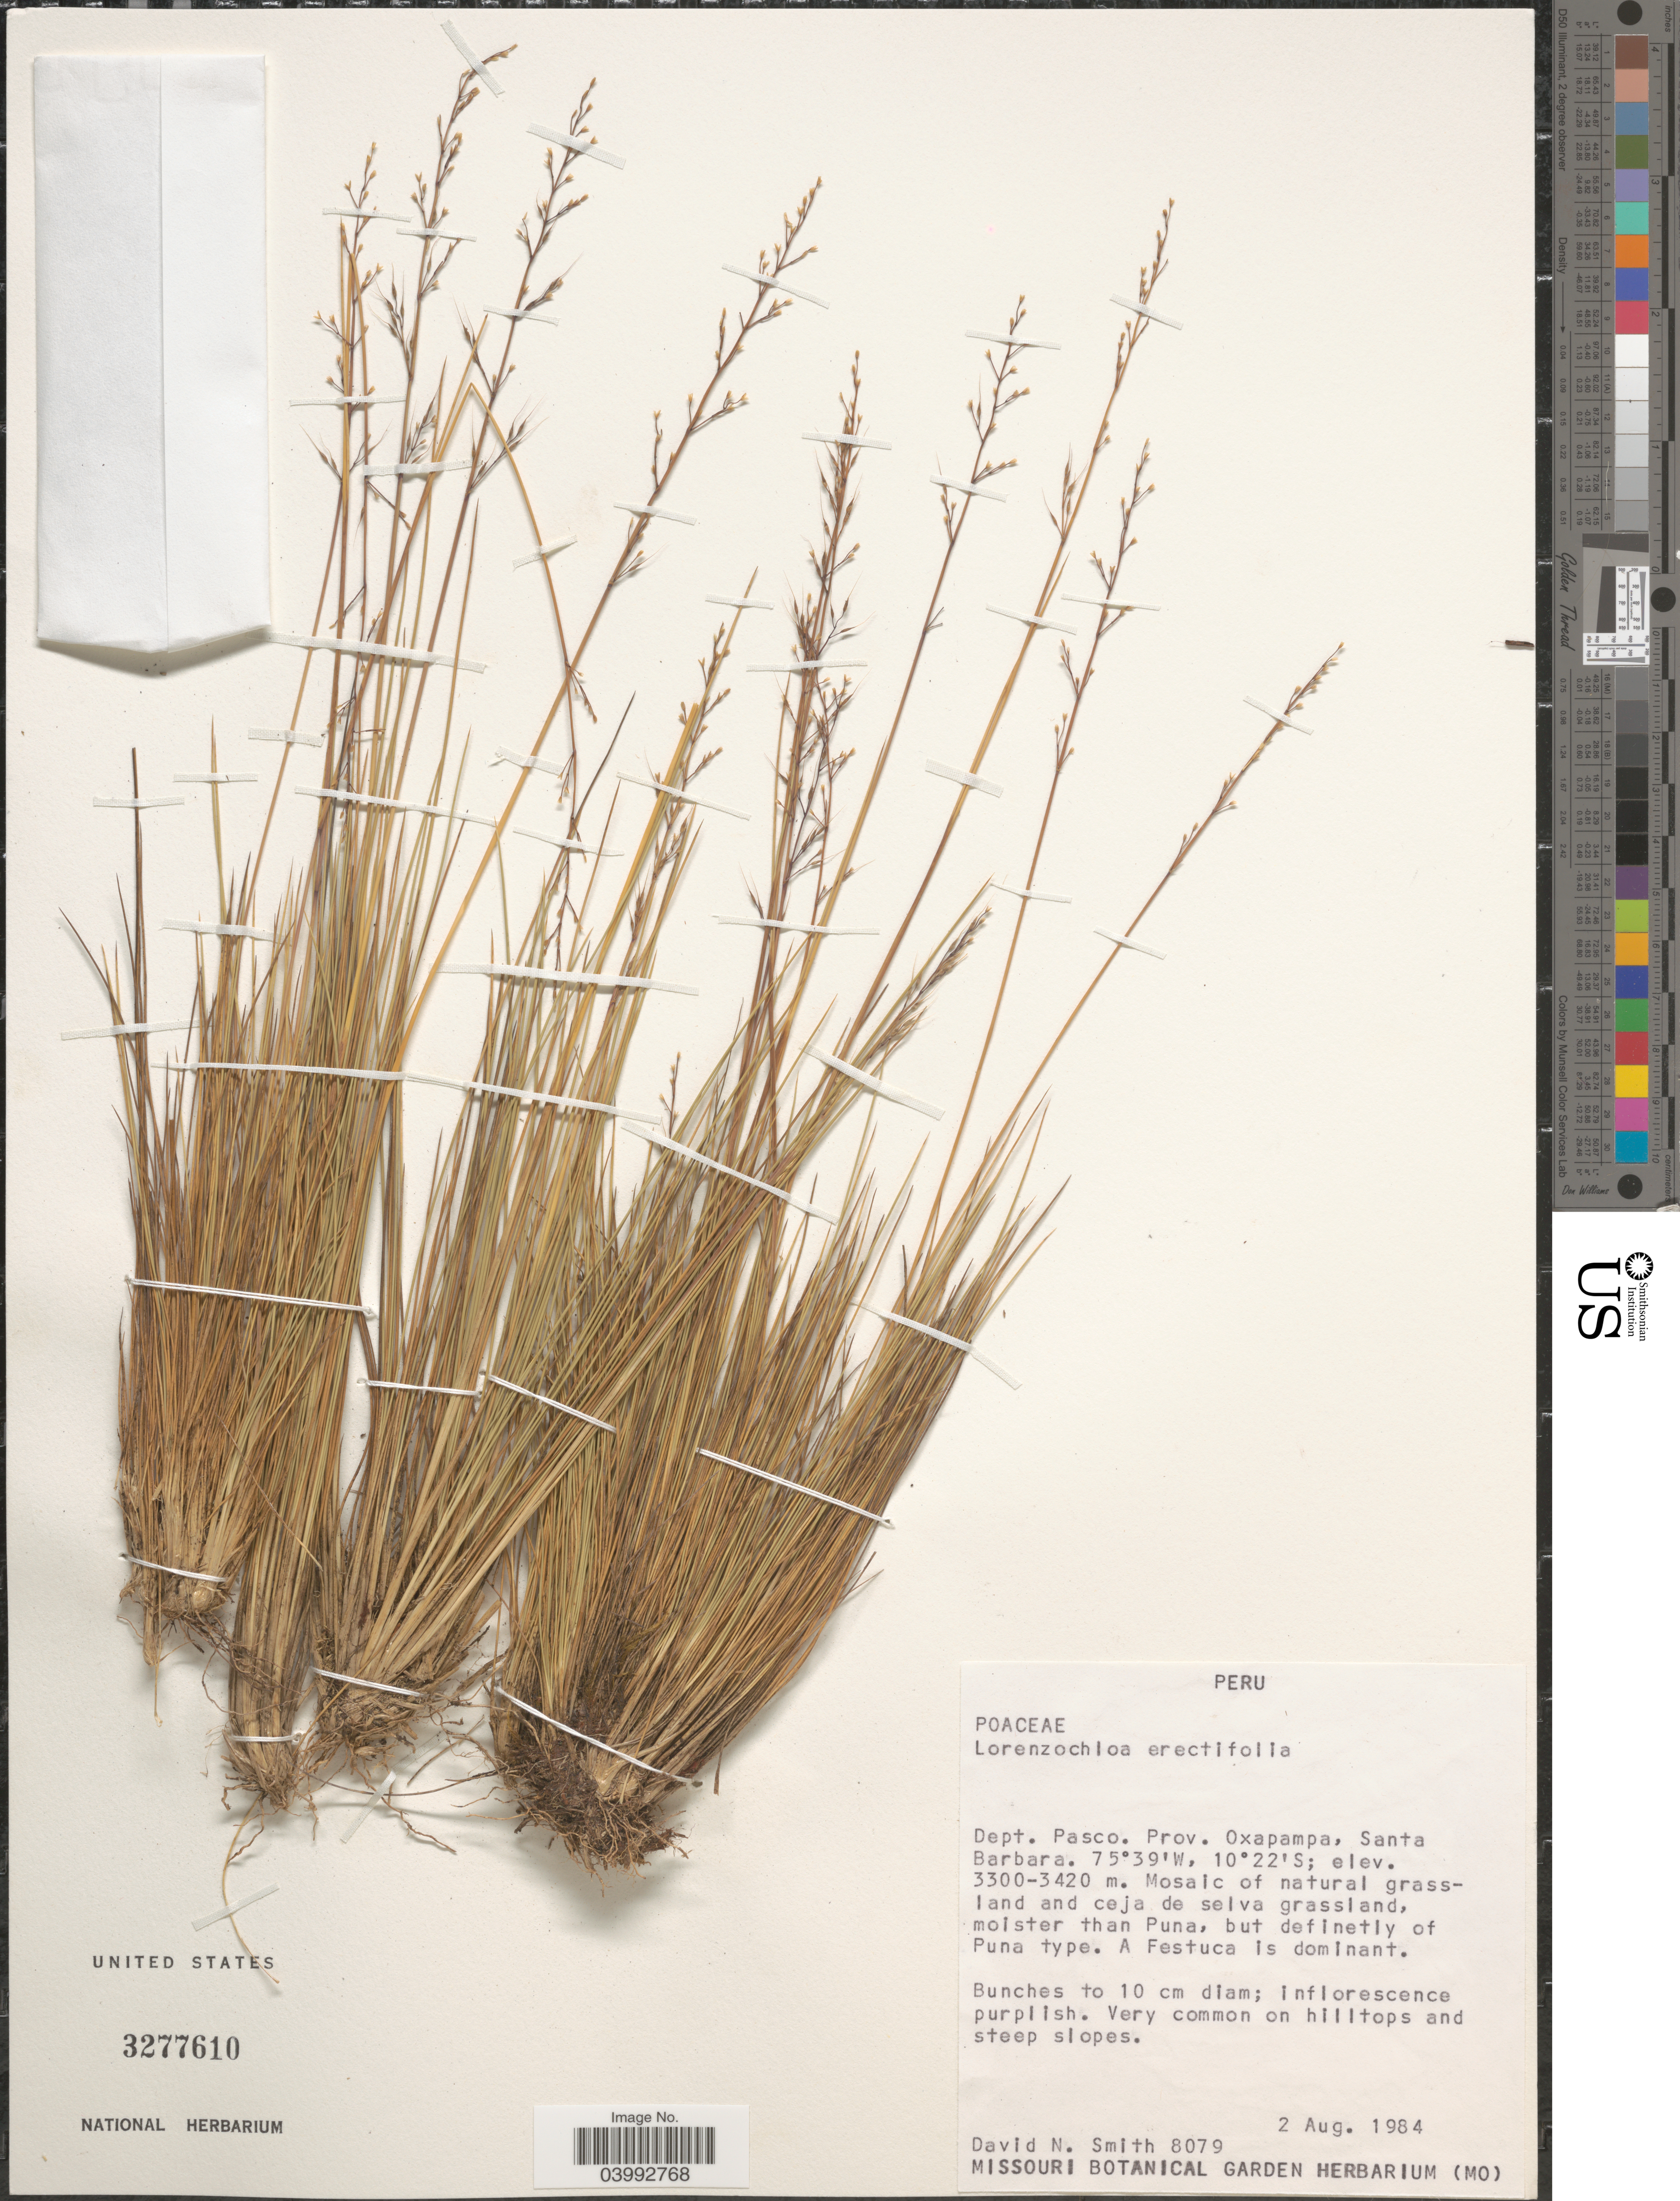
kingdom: Plantae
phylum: Tracheophyta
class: Liliopsida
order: Poales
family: Poaceae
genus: Lorenzochloa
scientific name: Lorenzochloa erectifolia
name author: (Swallen) Reeder & C. Reeder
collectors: D. Smith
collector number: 8079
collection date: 1984-08-02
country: Peru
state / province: Pasco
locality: Depto. Pasco. Prov. Oxapampa, Santa Barbara.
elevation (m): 3300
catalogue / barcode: US 3277610